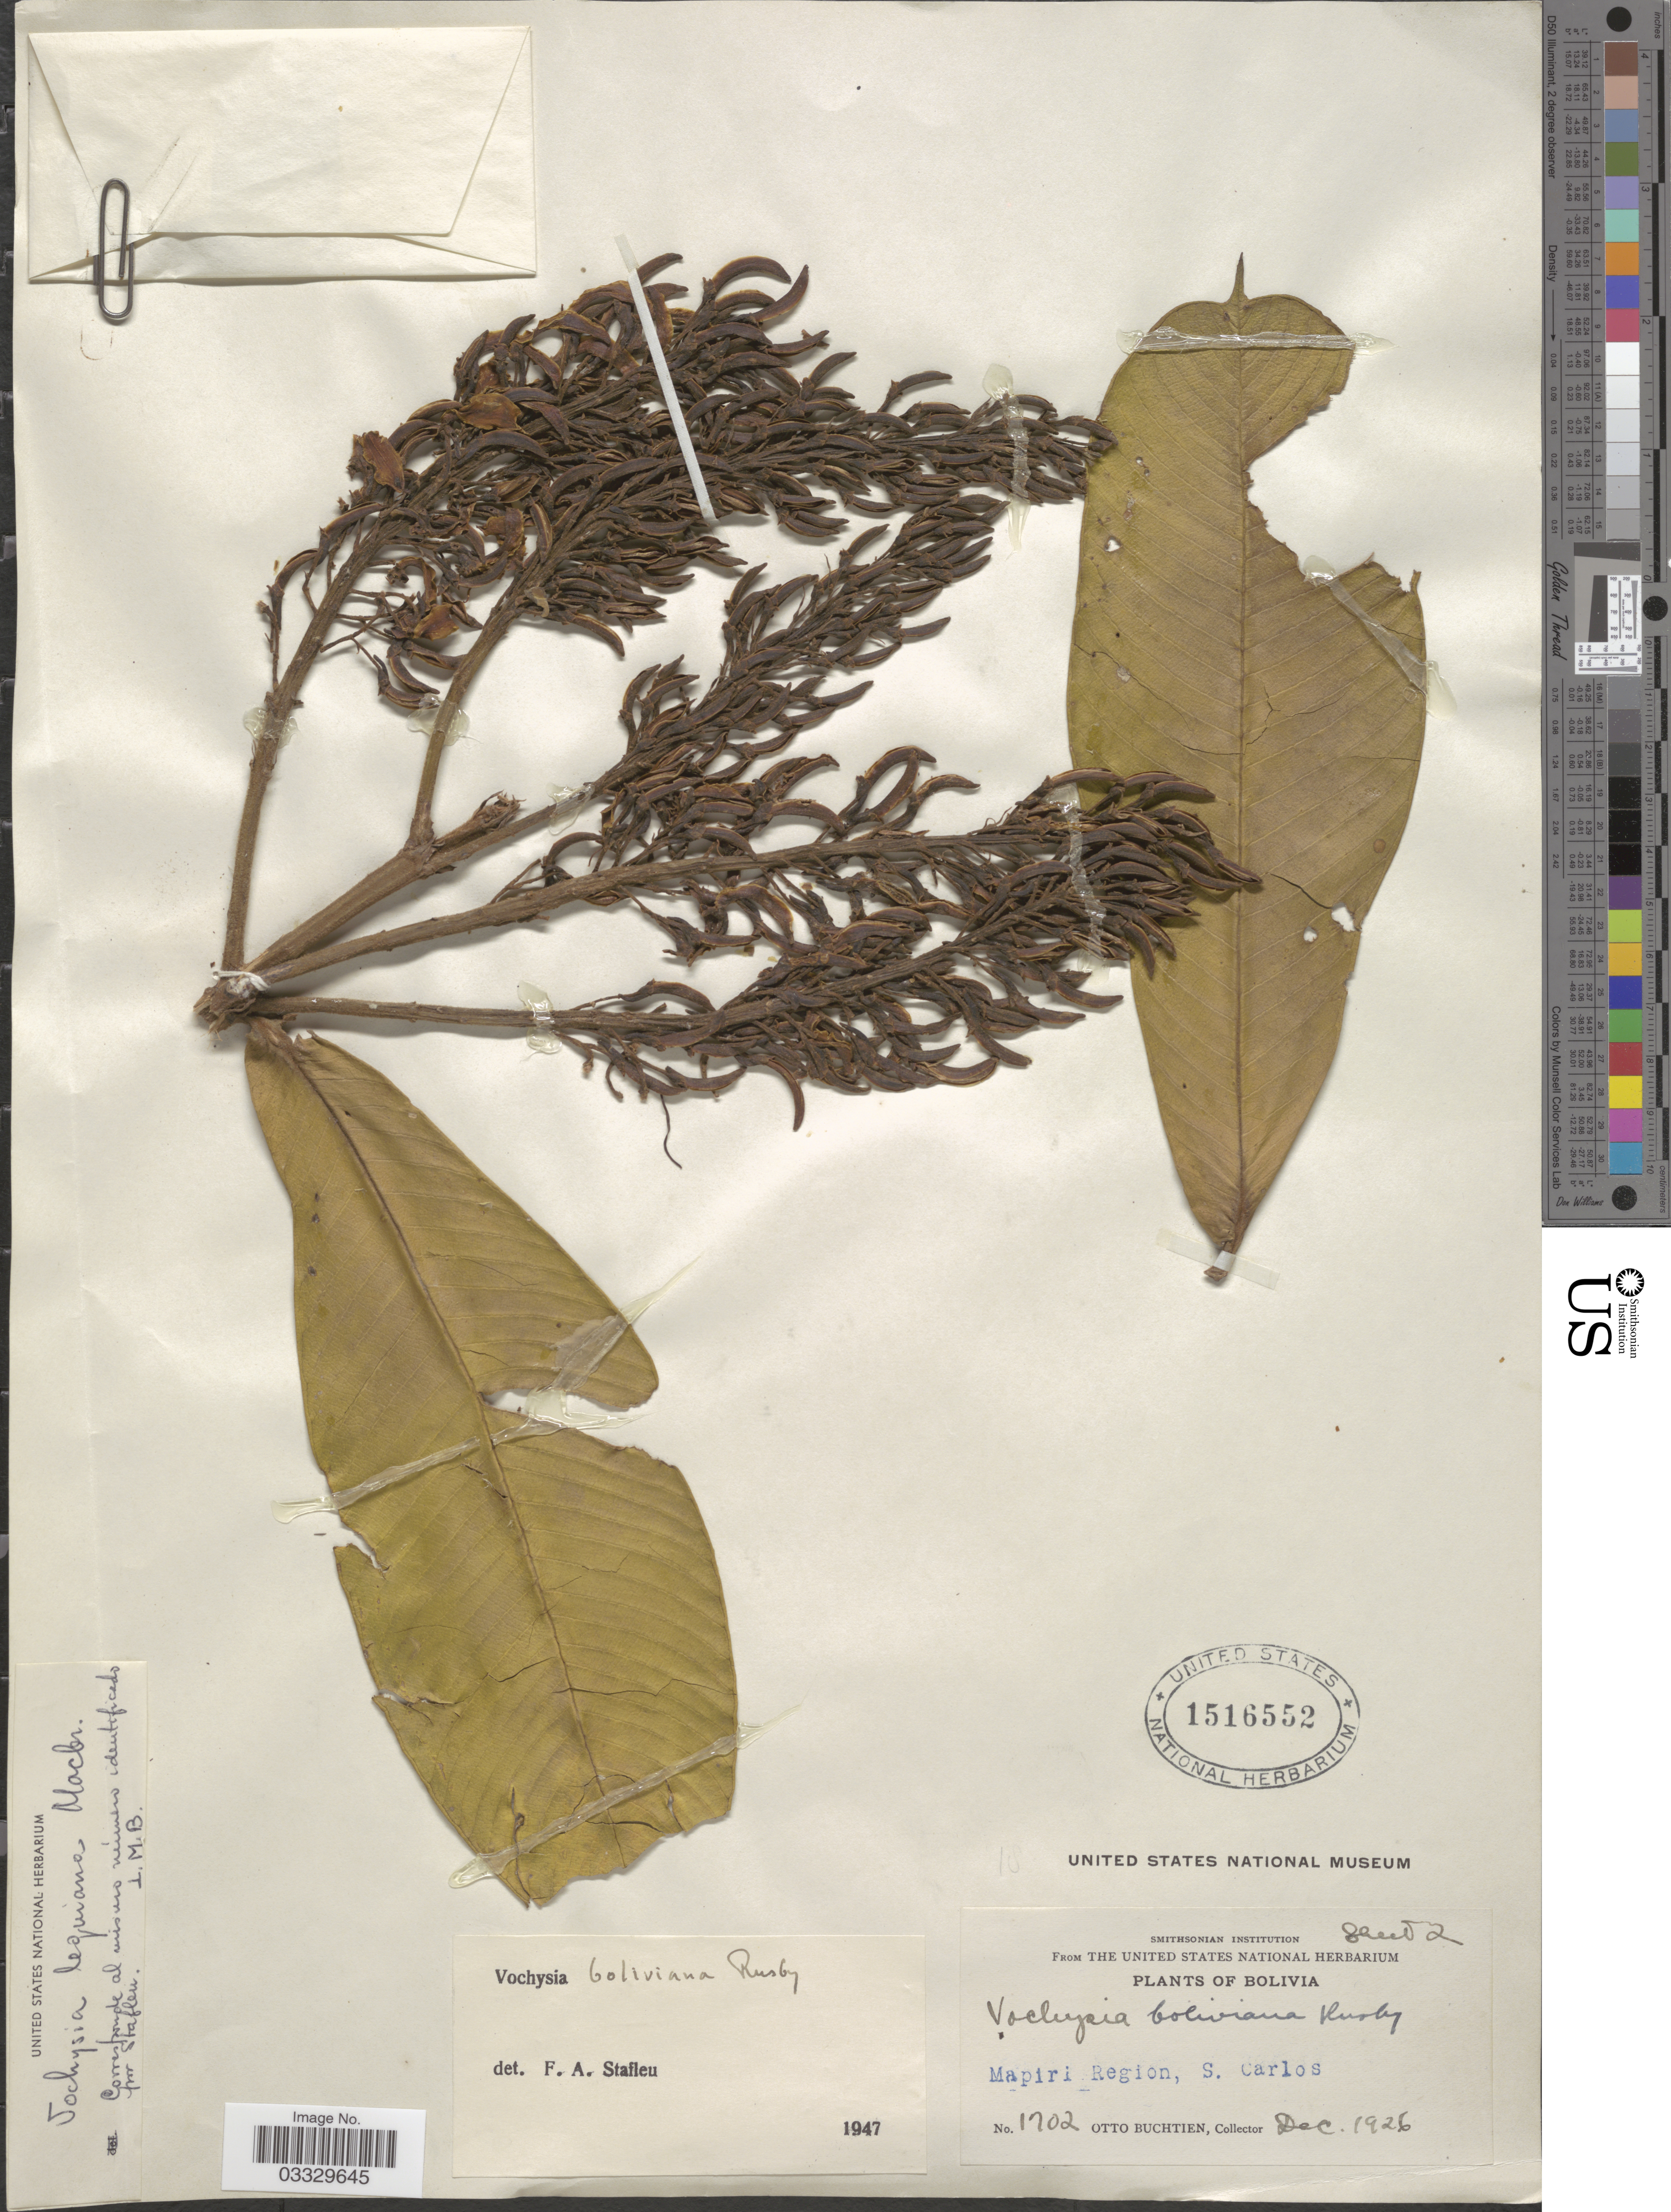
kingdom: Plantae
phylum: Tracheophyta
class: Magnoliopsida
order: Myrtales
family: Vochysiaceae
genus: Vochysia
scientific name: Vochysia leguiana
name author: J.F. Macbr.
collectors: O. Buchtien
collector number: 1702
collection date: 1926-12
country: Bolivia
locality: Mapiri Region, S. Carlos.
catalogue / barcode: US 1516552